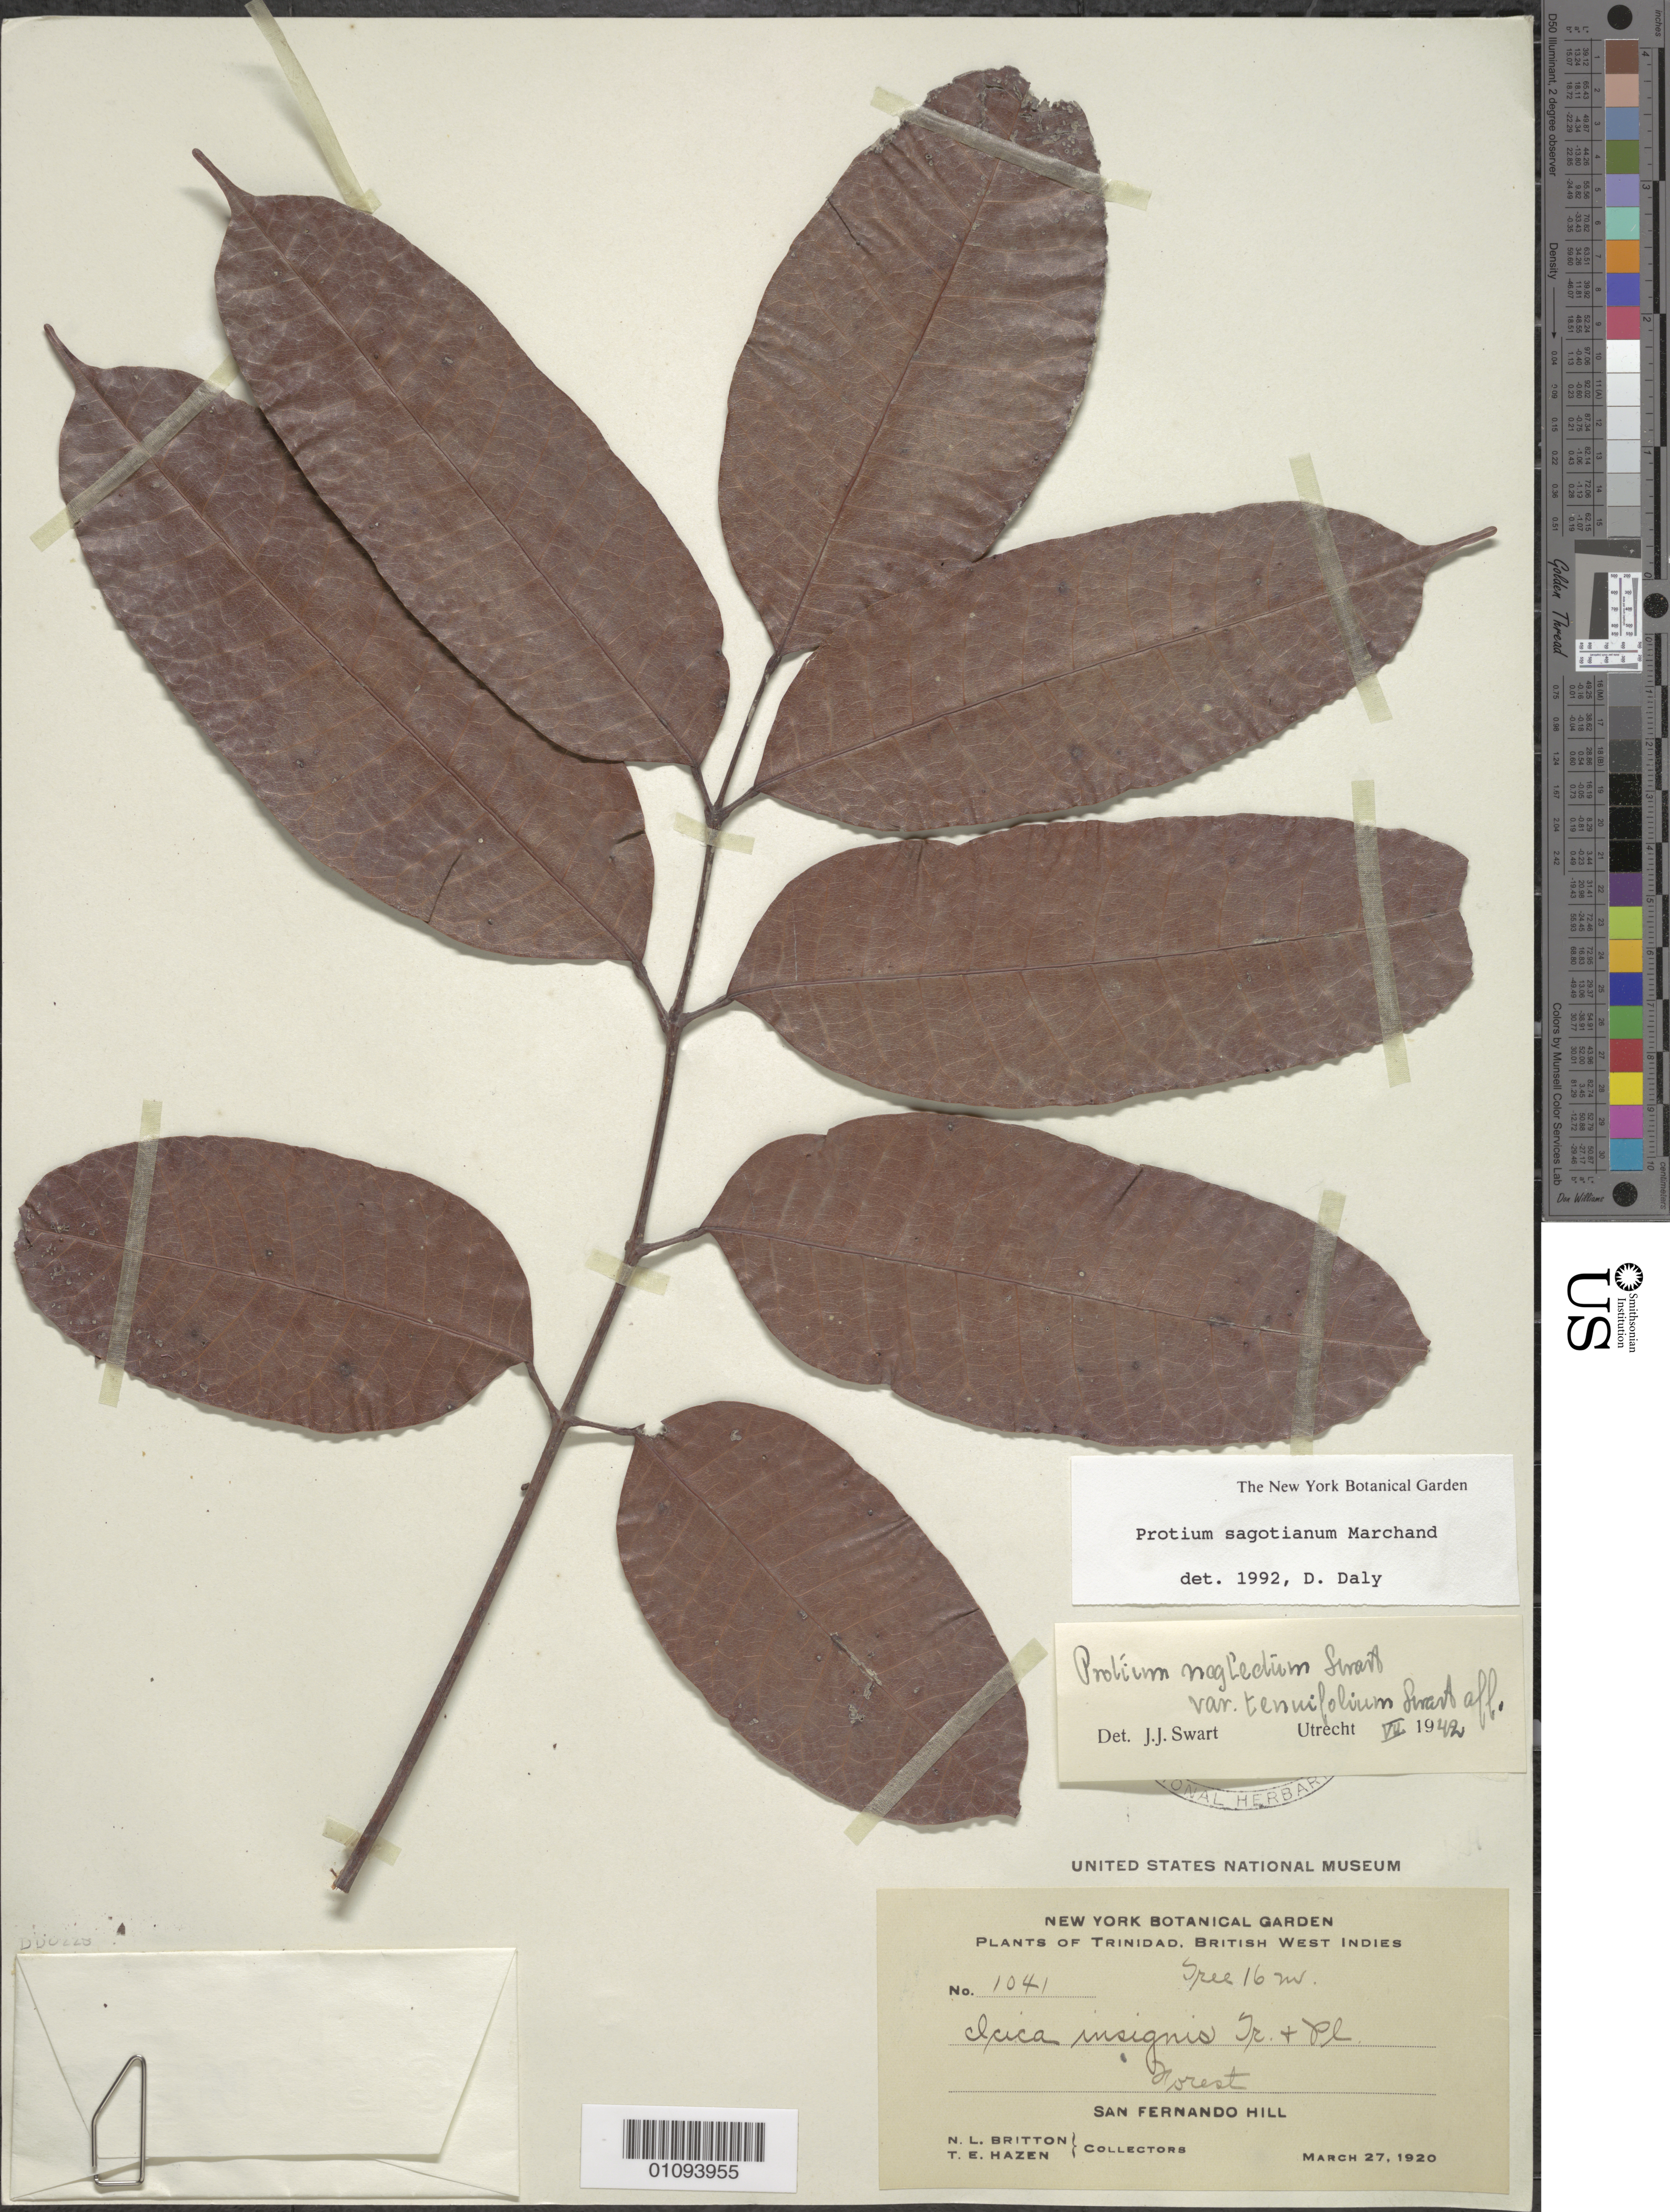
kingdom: Plantae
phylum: Tracheophyta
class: Magnoliopsida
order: Sapindales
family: Burseraceae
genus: Protium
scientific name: Protium sagotianum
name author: Marchand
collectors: N. Britton & T. E. Hazen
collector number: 1041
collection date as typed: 27 Mar 1920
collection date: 1920-03-27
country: Trinidad and Tobago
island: Trinidad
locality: San Fernando Hill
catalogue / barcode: US 1047242